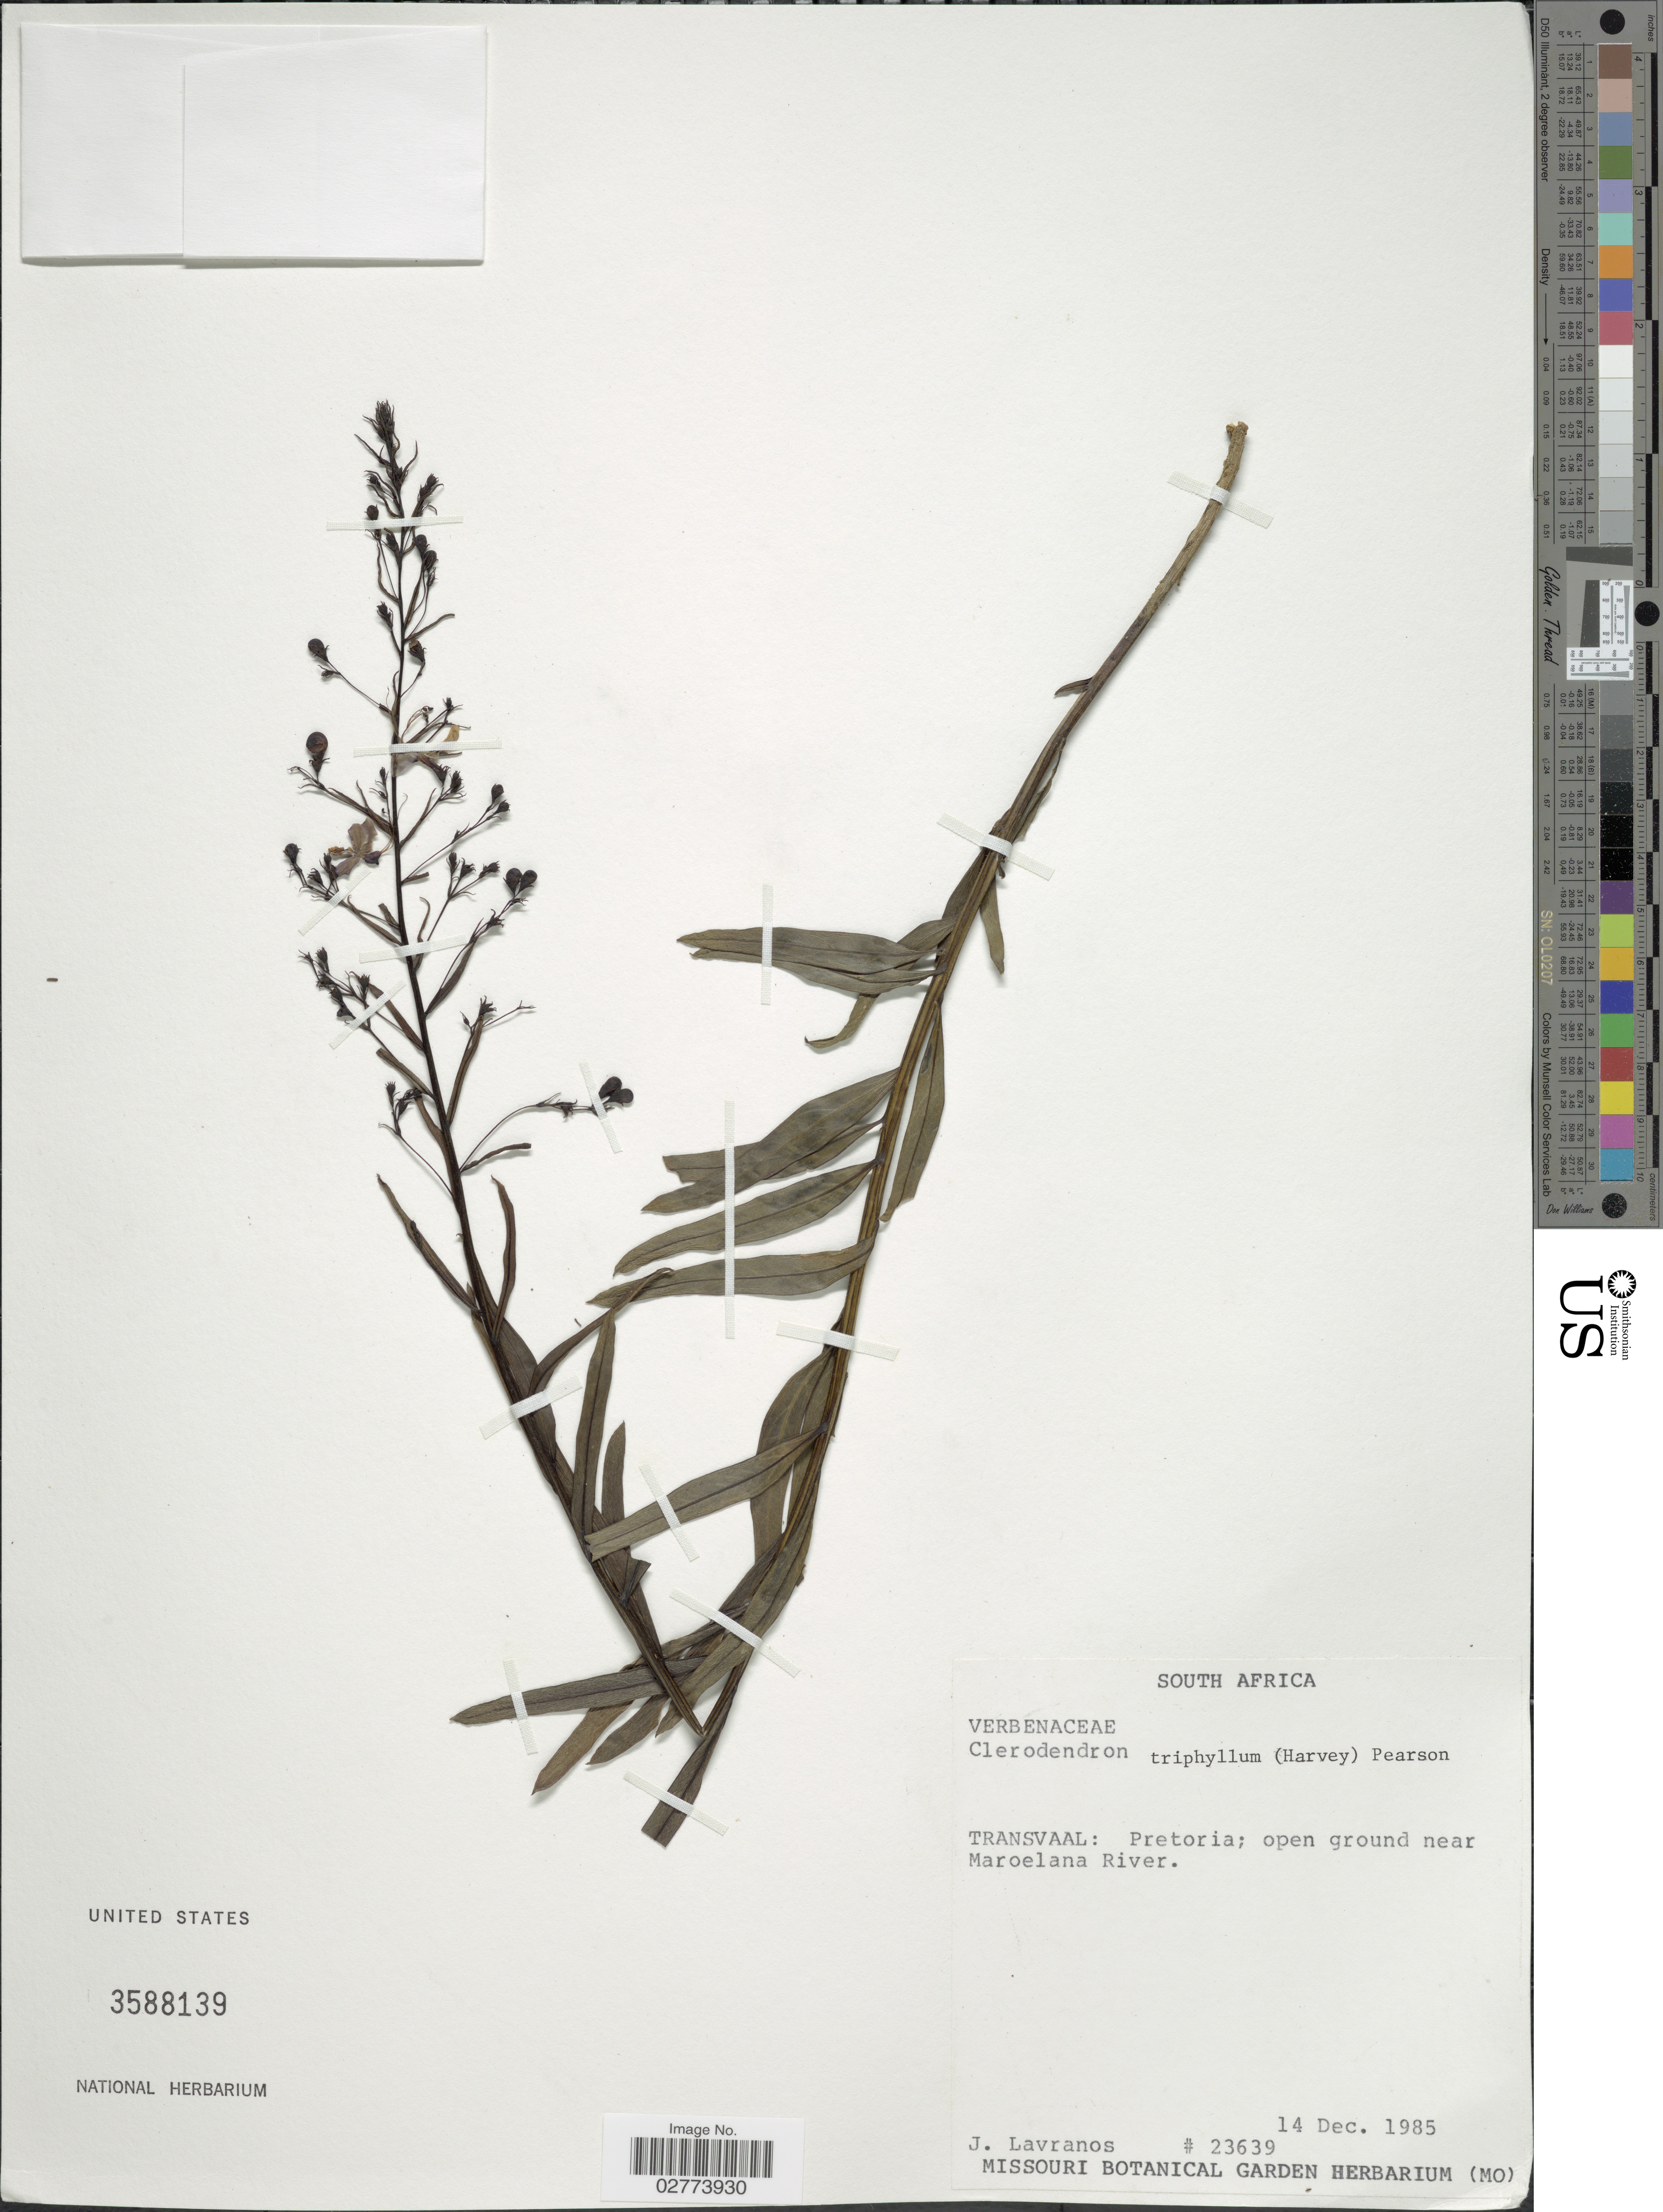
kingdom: Plantae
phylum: Tracheophyta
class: Magnoliopsida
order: Lamiales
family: Lamiaceae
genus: Clerodendrum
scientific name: Clerodendrum triphyllum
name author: (Harv.) H. Pearson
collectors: J. Lavranos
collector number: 23639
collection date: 1985-12-14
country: South Africa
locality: Transvaal: Pretoria; open ground near Maroelana River.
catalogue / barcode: US 3588139